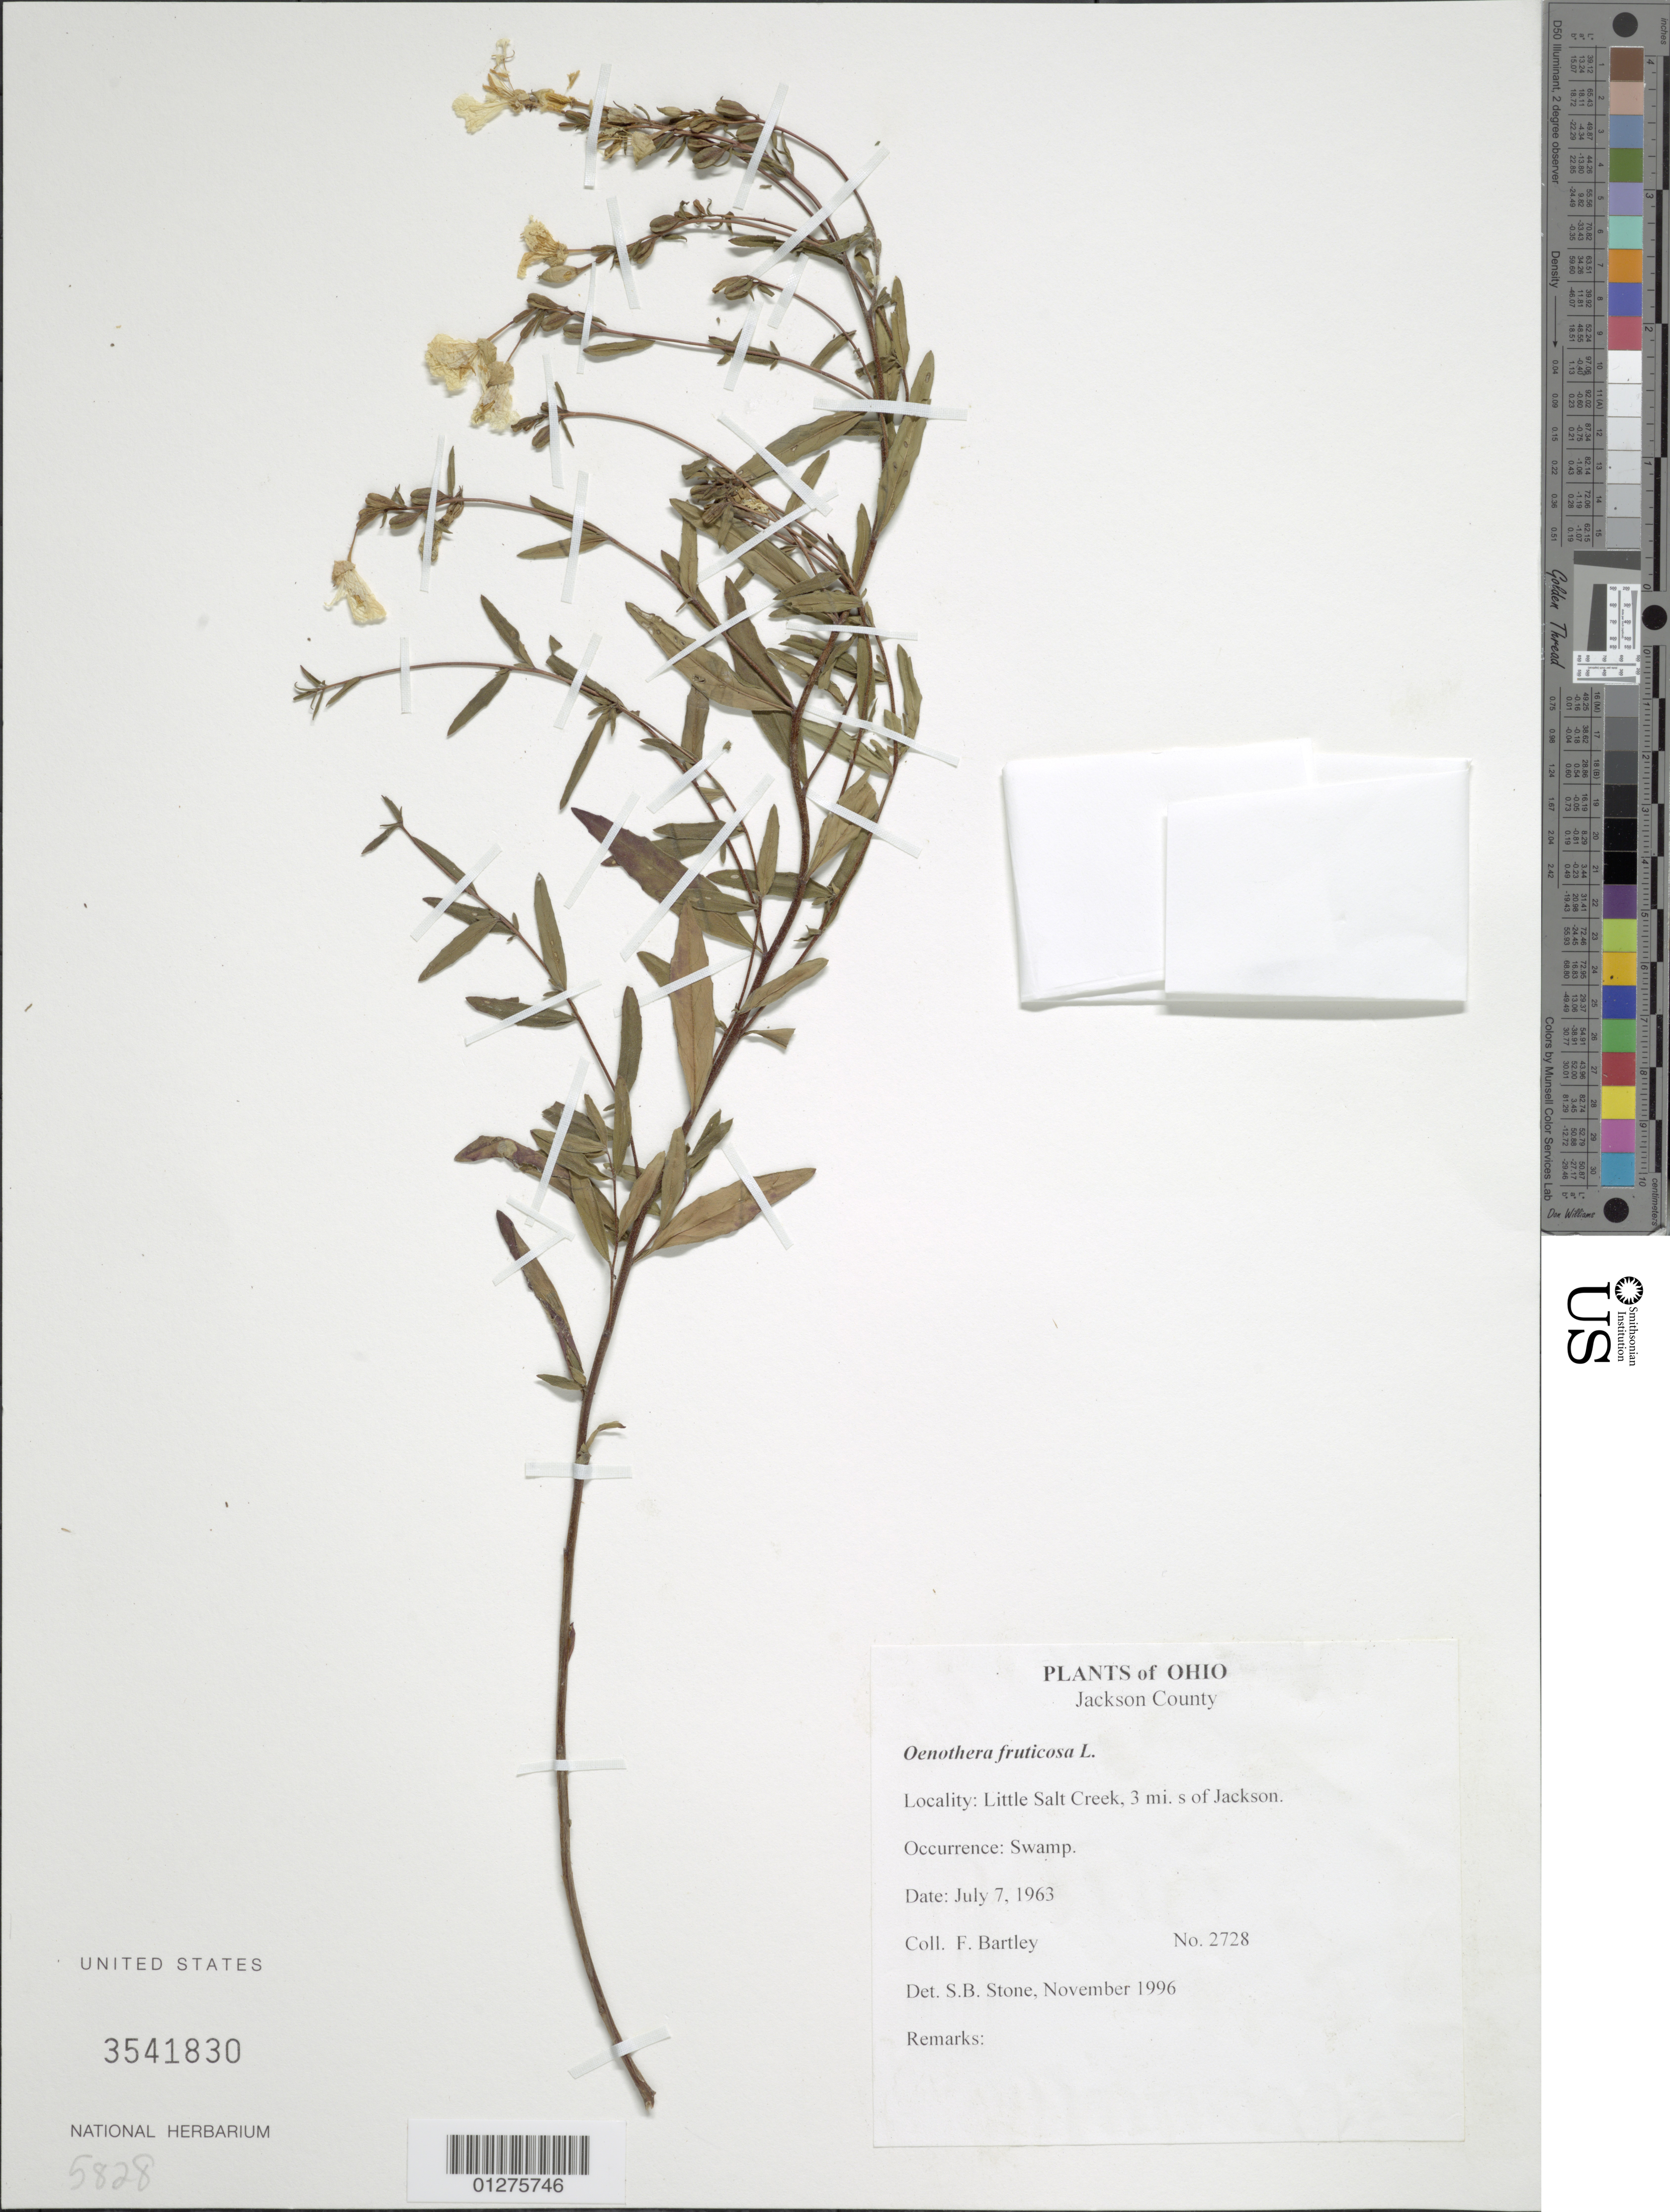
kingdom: Plantae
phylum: Tracheophyta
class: Magnoliopsida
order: Myrtales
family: Onagraceae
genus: Oenothera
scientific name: Oenothera fruticosa subsp. fruticosa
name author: L.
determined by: Stone, S. B.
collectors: F. Bartley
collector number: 2728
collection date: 1963-07-07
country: United States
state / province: Ohio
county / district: Jackson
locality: Little Salt Creek, 3 mi. S of Jackson.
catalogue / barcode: US 3541830